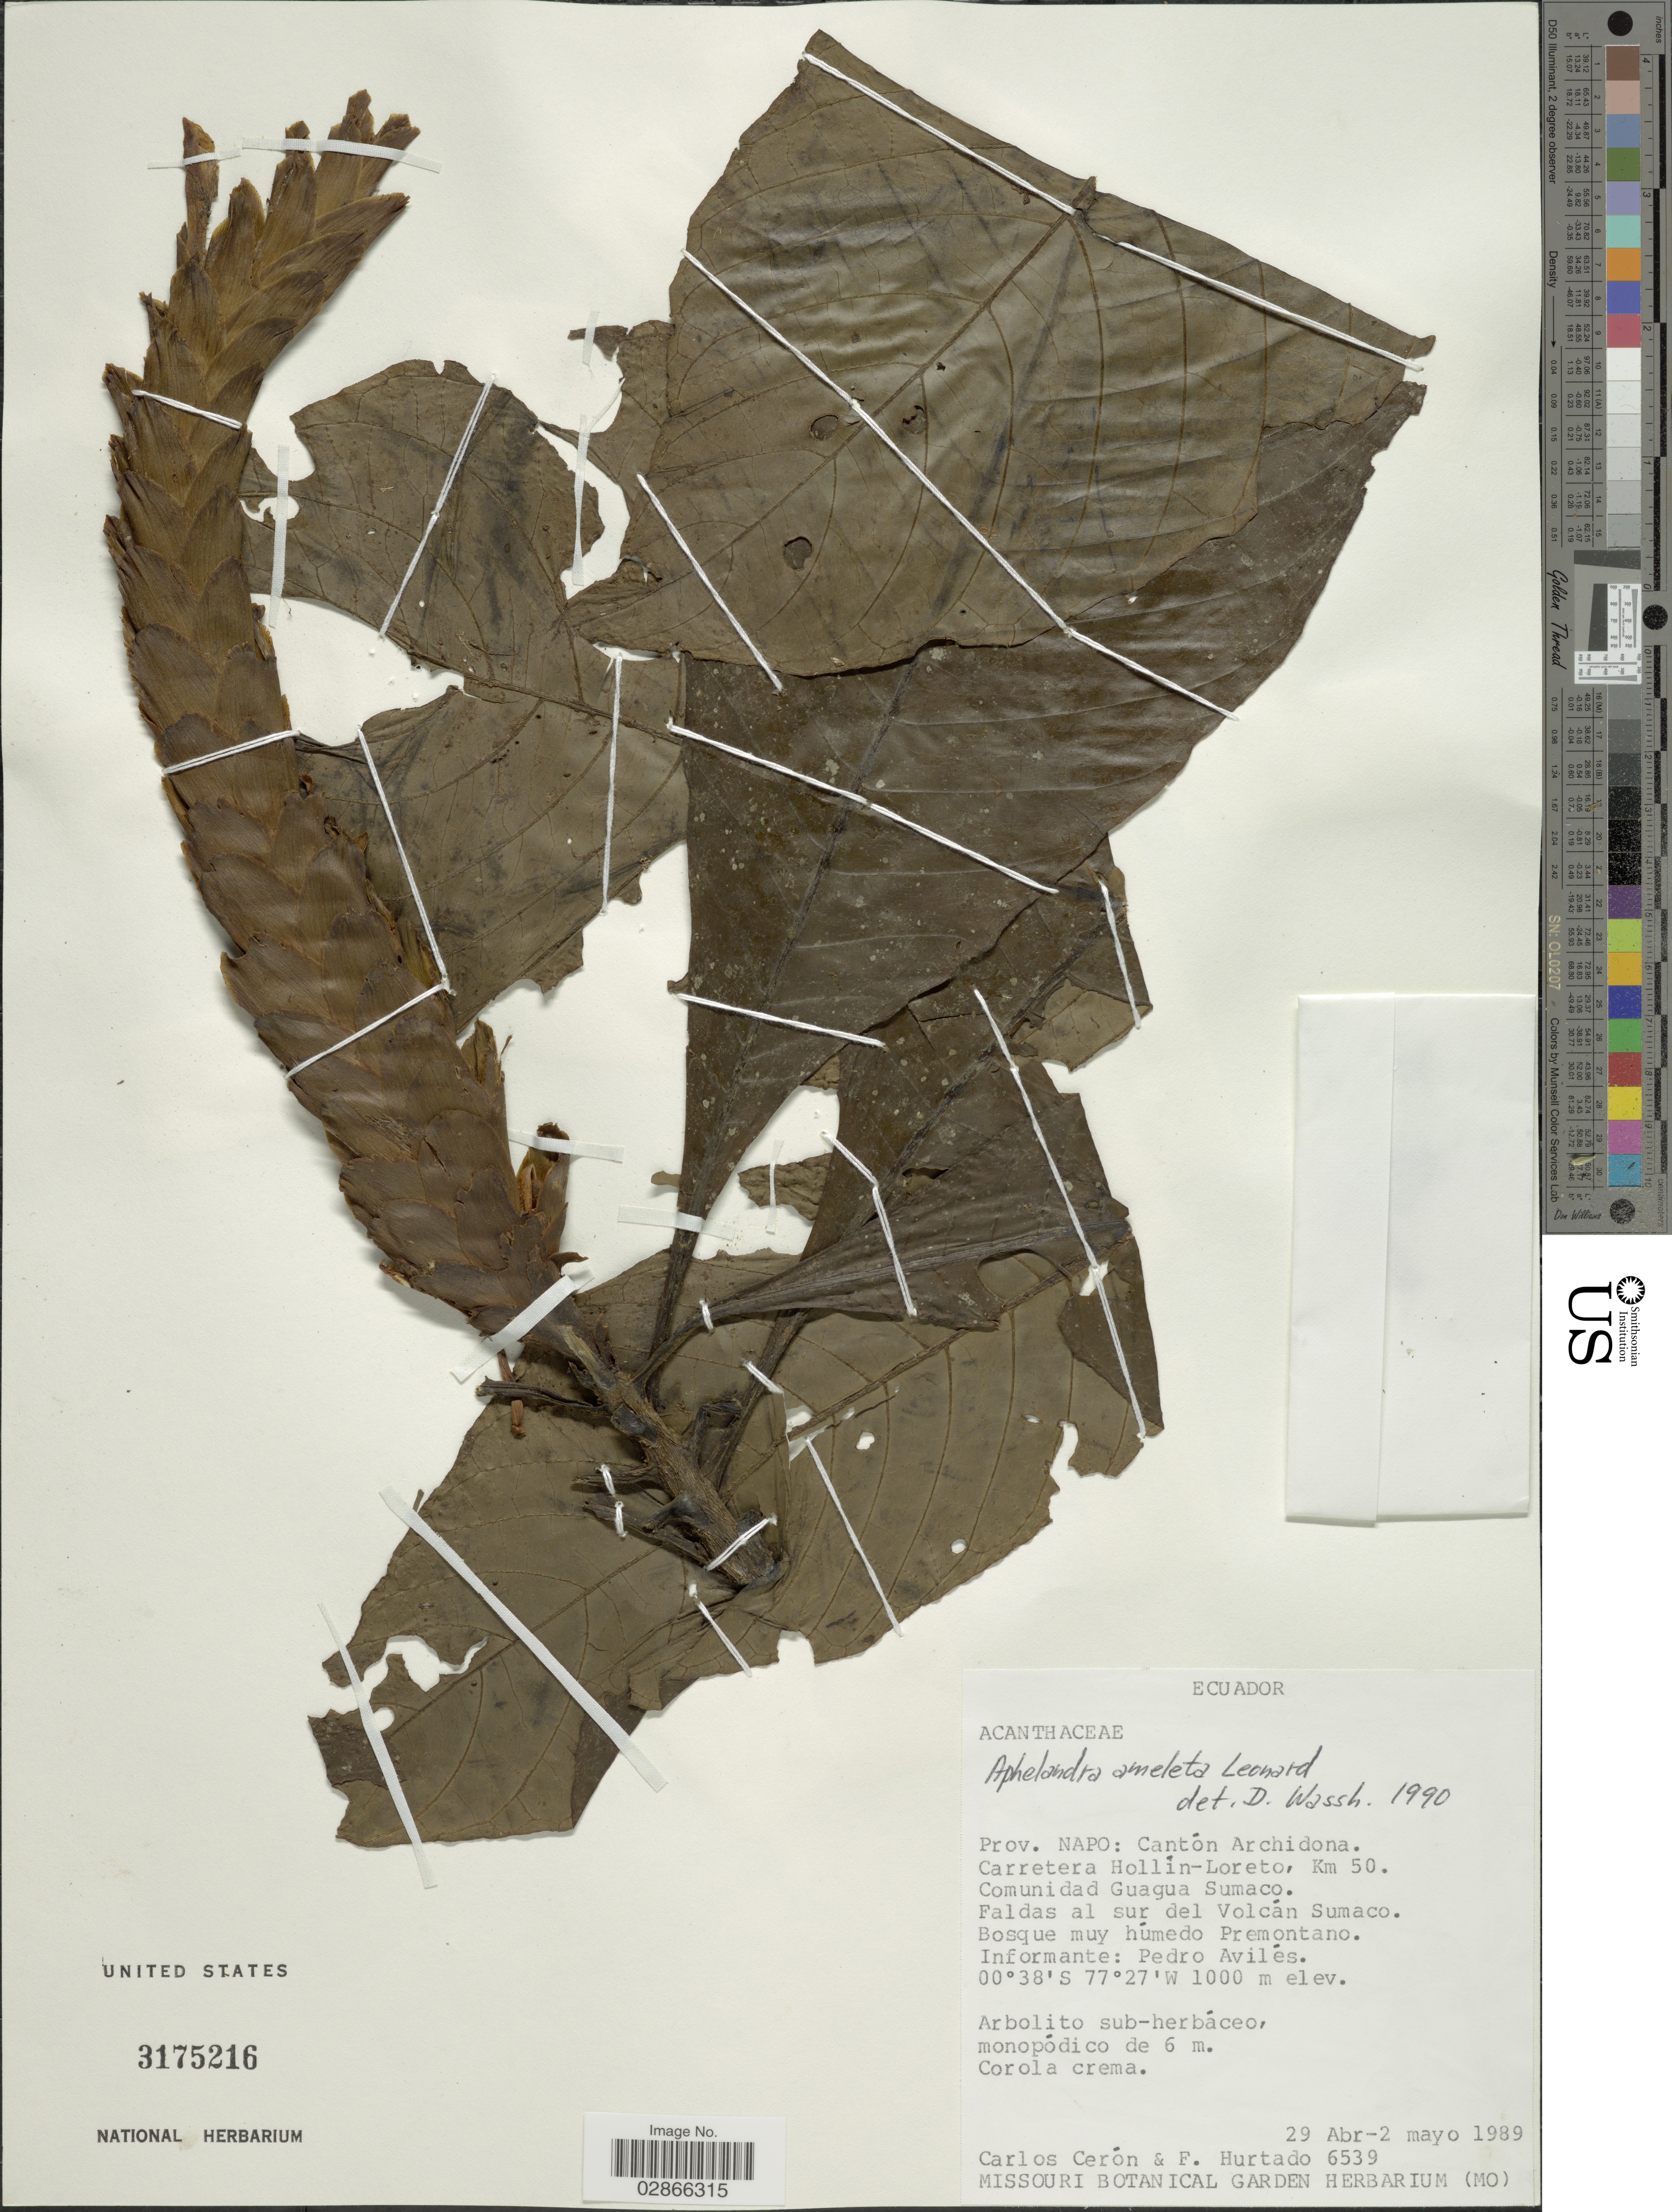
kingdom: Plantae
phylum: Tracheophyta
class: Magnoliopsida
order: Lamiales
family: Acanthaceae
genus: Aphelandra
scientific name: Aphelandra ameleta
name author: Leonard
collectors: C. E. Cerón M. & F. Hurtado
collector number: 6539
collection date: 1989-04-29/1989-05-02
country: Ecuador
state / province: Napo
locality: Cantón Archidona. Carretera Hollin-Loreto, Km 50. Comunidad Guagua Sumaco. Faldas al sur del Volcán Sumaco.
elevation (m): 1000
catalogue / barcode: US 3175216